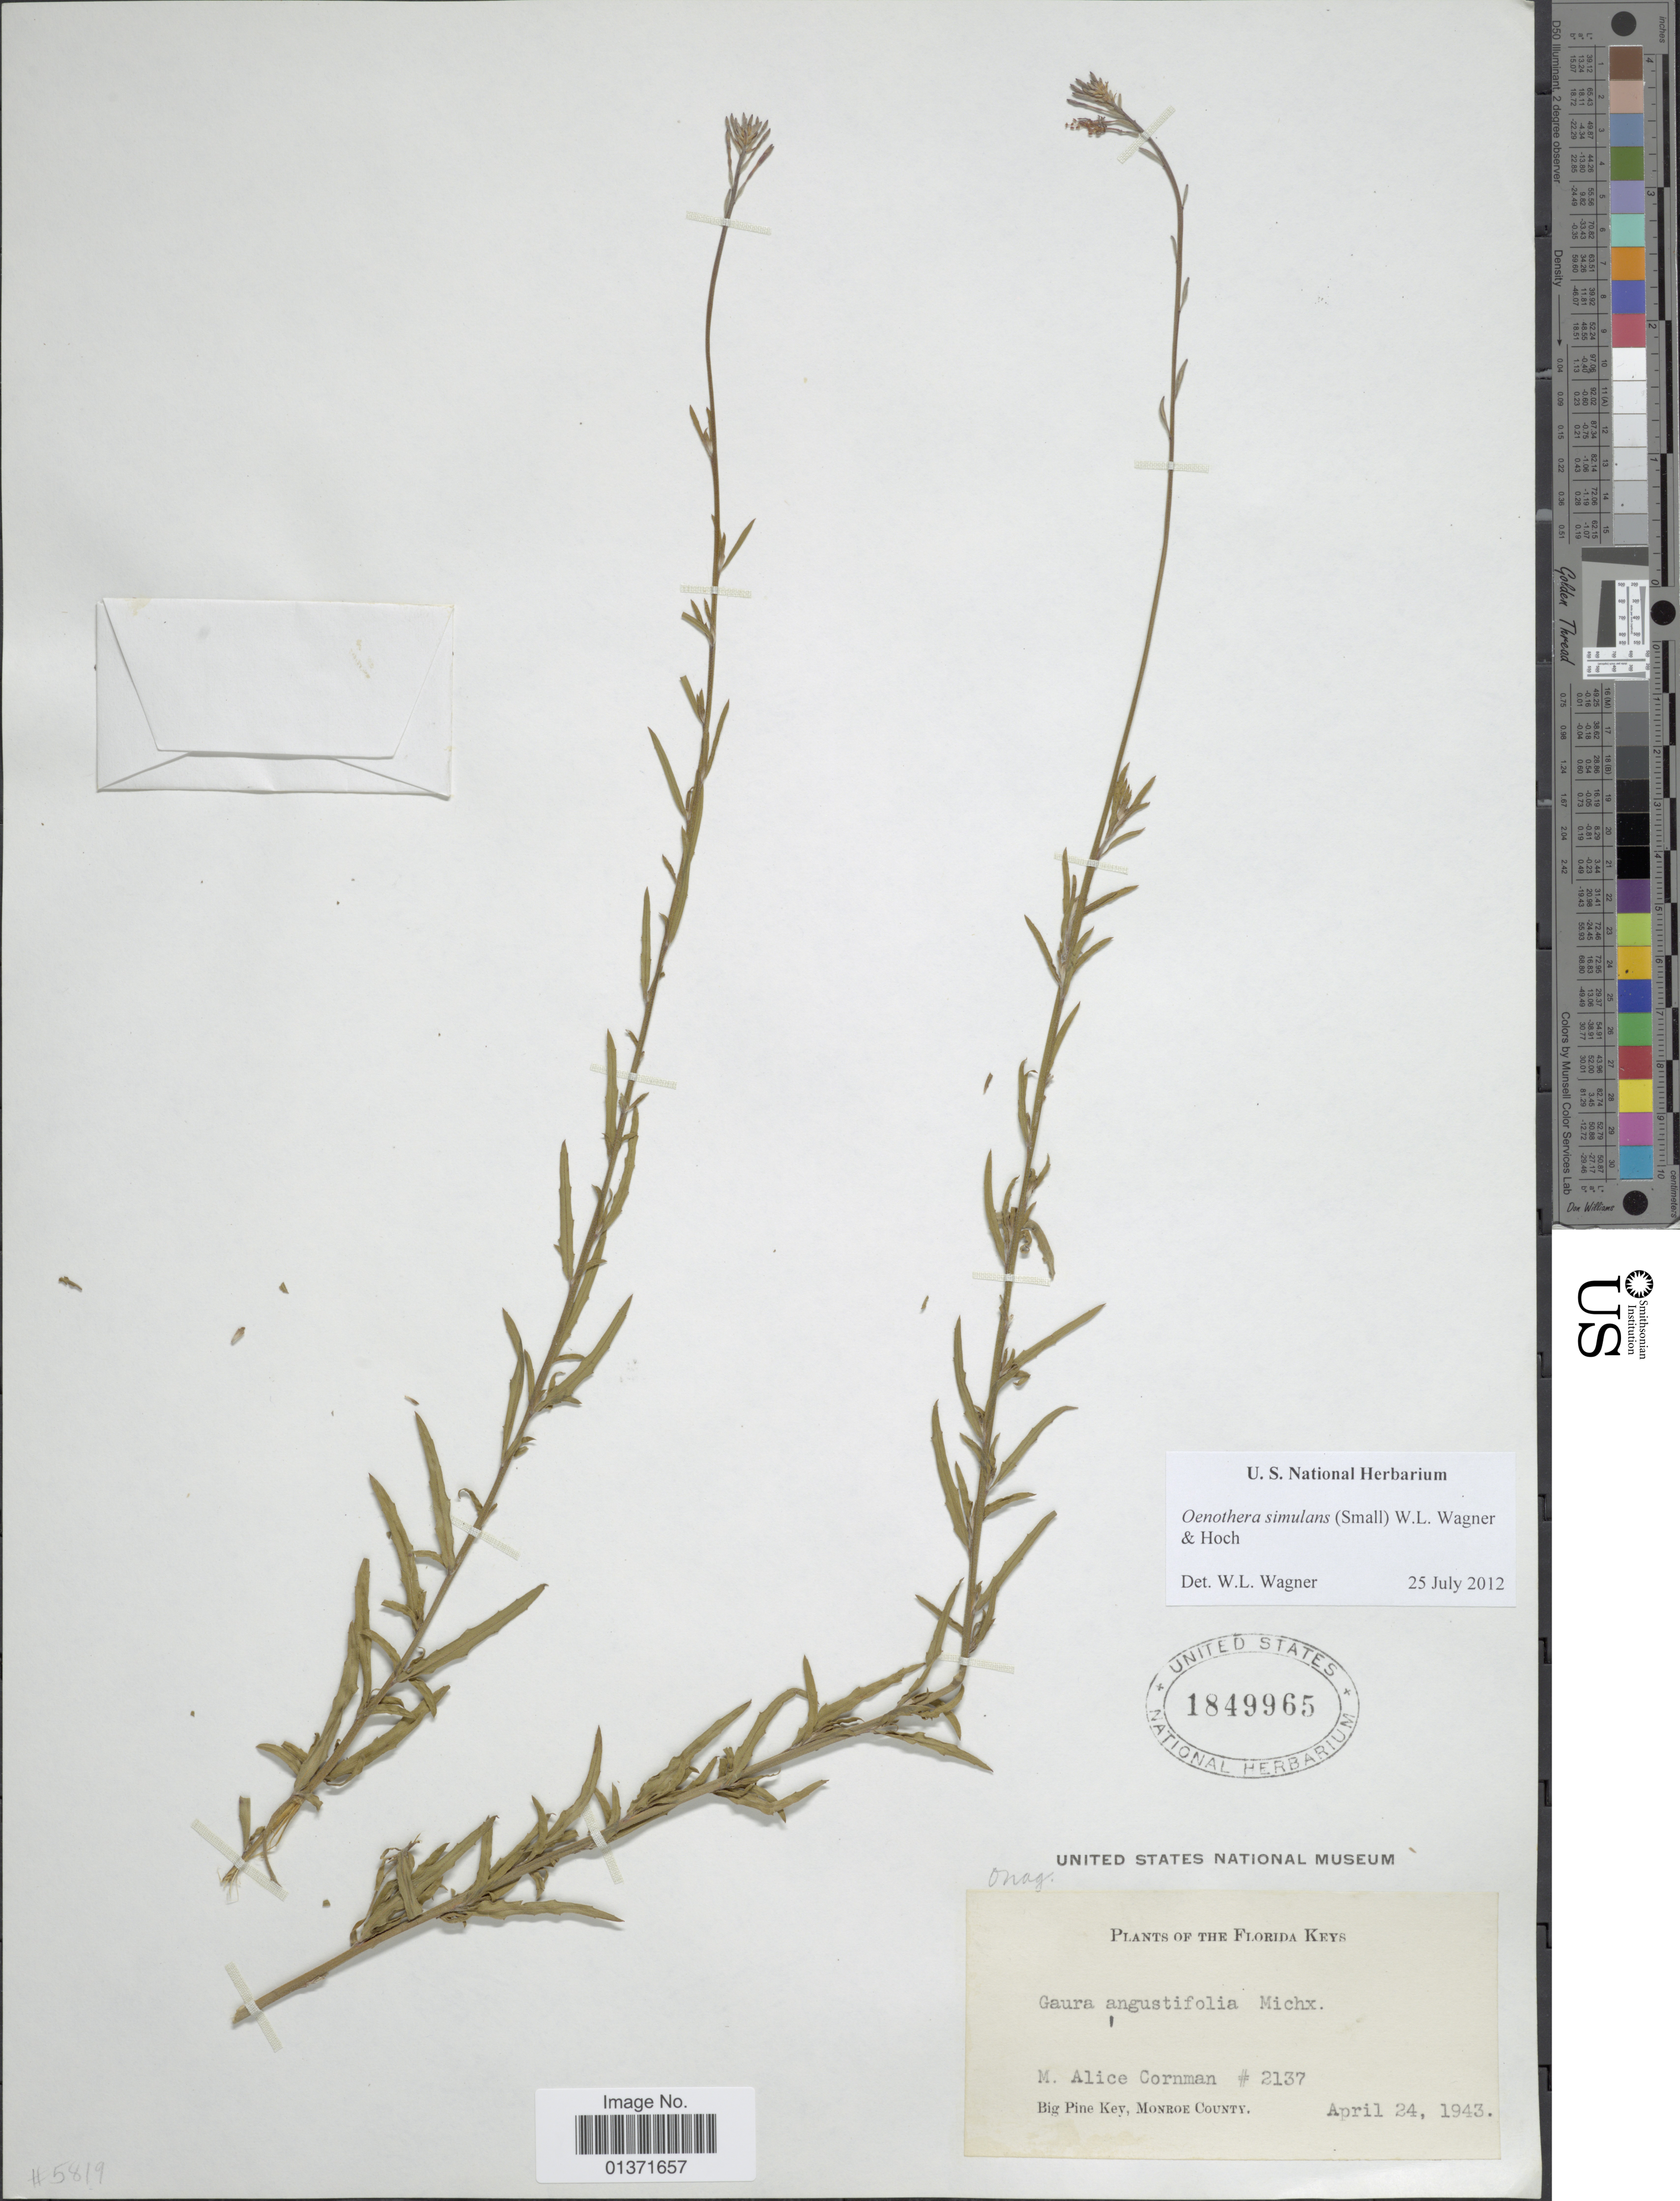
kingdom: Plantae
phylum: Tracheophyta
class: Magnoliopsida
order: Myrtales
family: Onagraceae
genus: Oenothera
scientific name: Oenothera simulans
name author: Michx.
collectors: M. Cornman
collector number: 2137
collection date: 1943-04-24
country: United States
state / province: Florida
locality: Florida Keys, Big Pine Key, Monroe County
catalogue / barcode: US 1849965